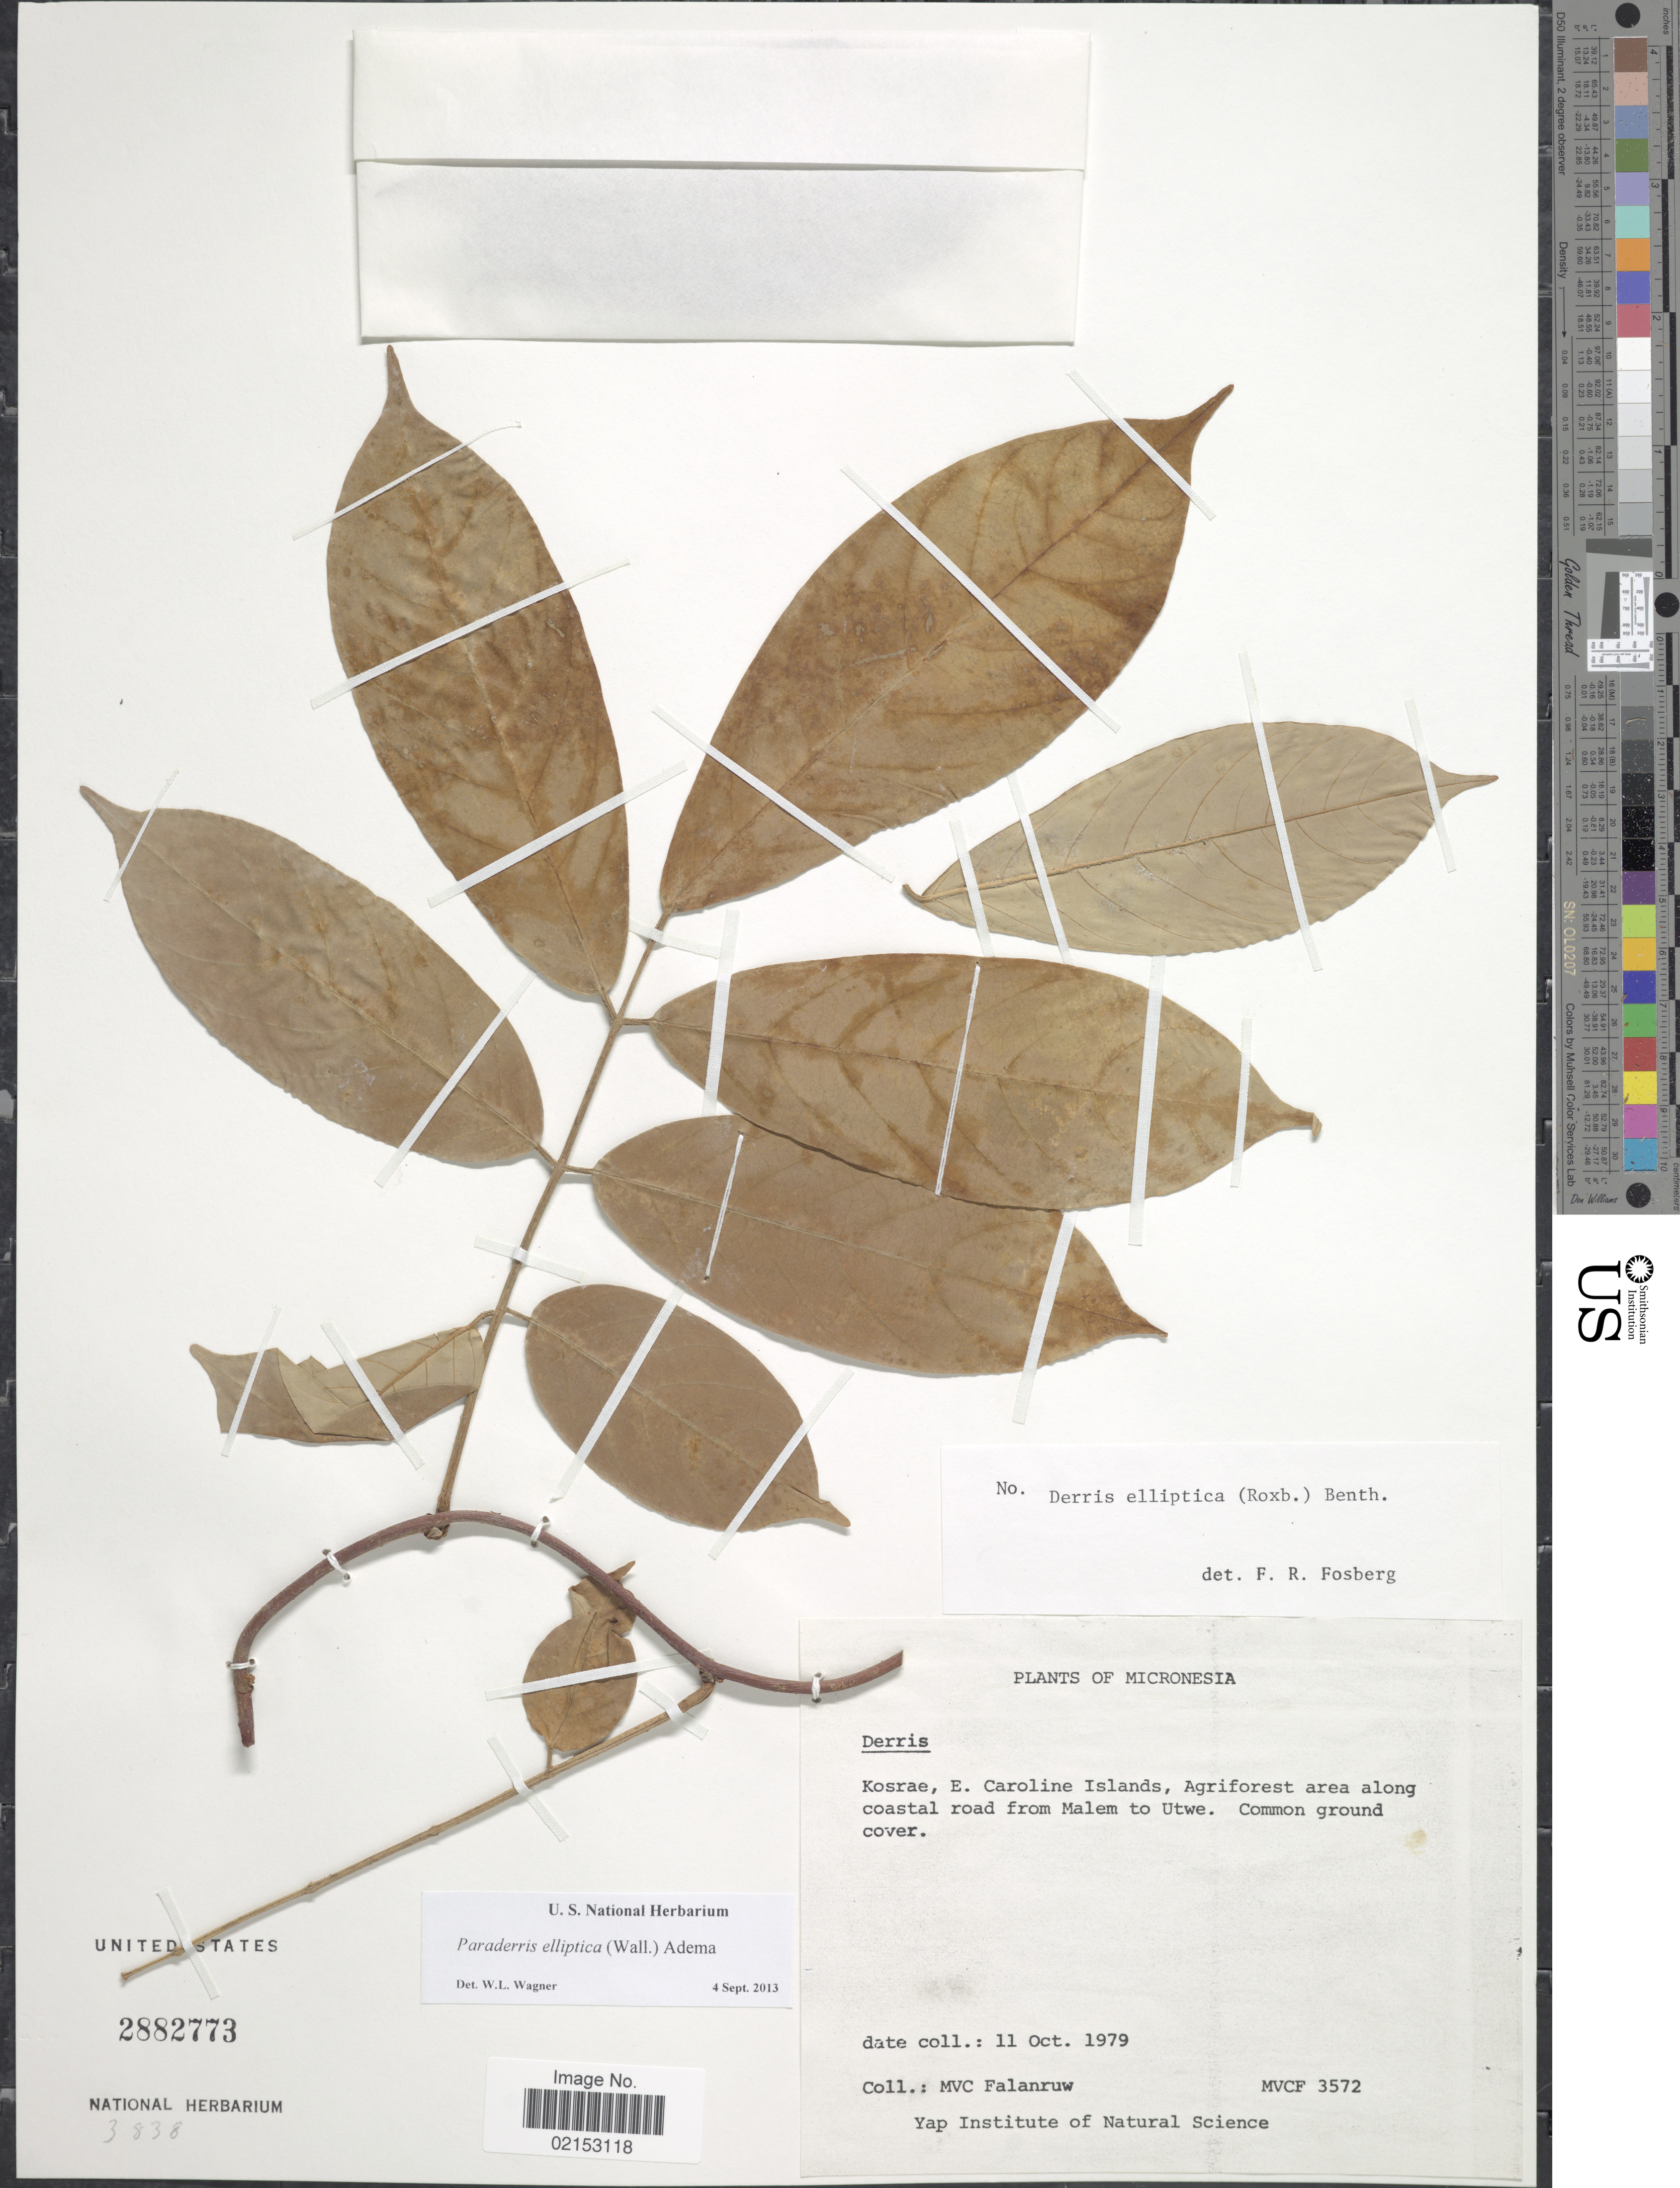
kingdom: Plantae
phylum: Tracheophyta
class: Magnoliopsida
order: Fabales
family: Fabaceae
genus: Derris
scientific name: Derris elliptica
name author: (Wall.) Benth.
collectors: M. V. Falanruw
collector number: MVCF 3572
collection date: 1979-10-11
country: Micronesia, Federated States of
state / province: Kosrae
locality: E. Caroline Islands, Agriforest area along coastal road from Malem to Utwe.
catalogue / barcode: US 2882773